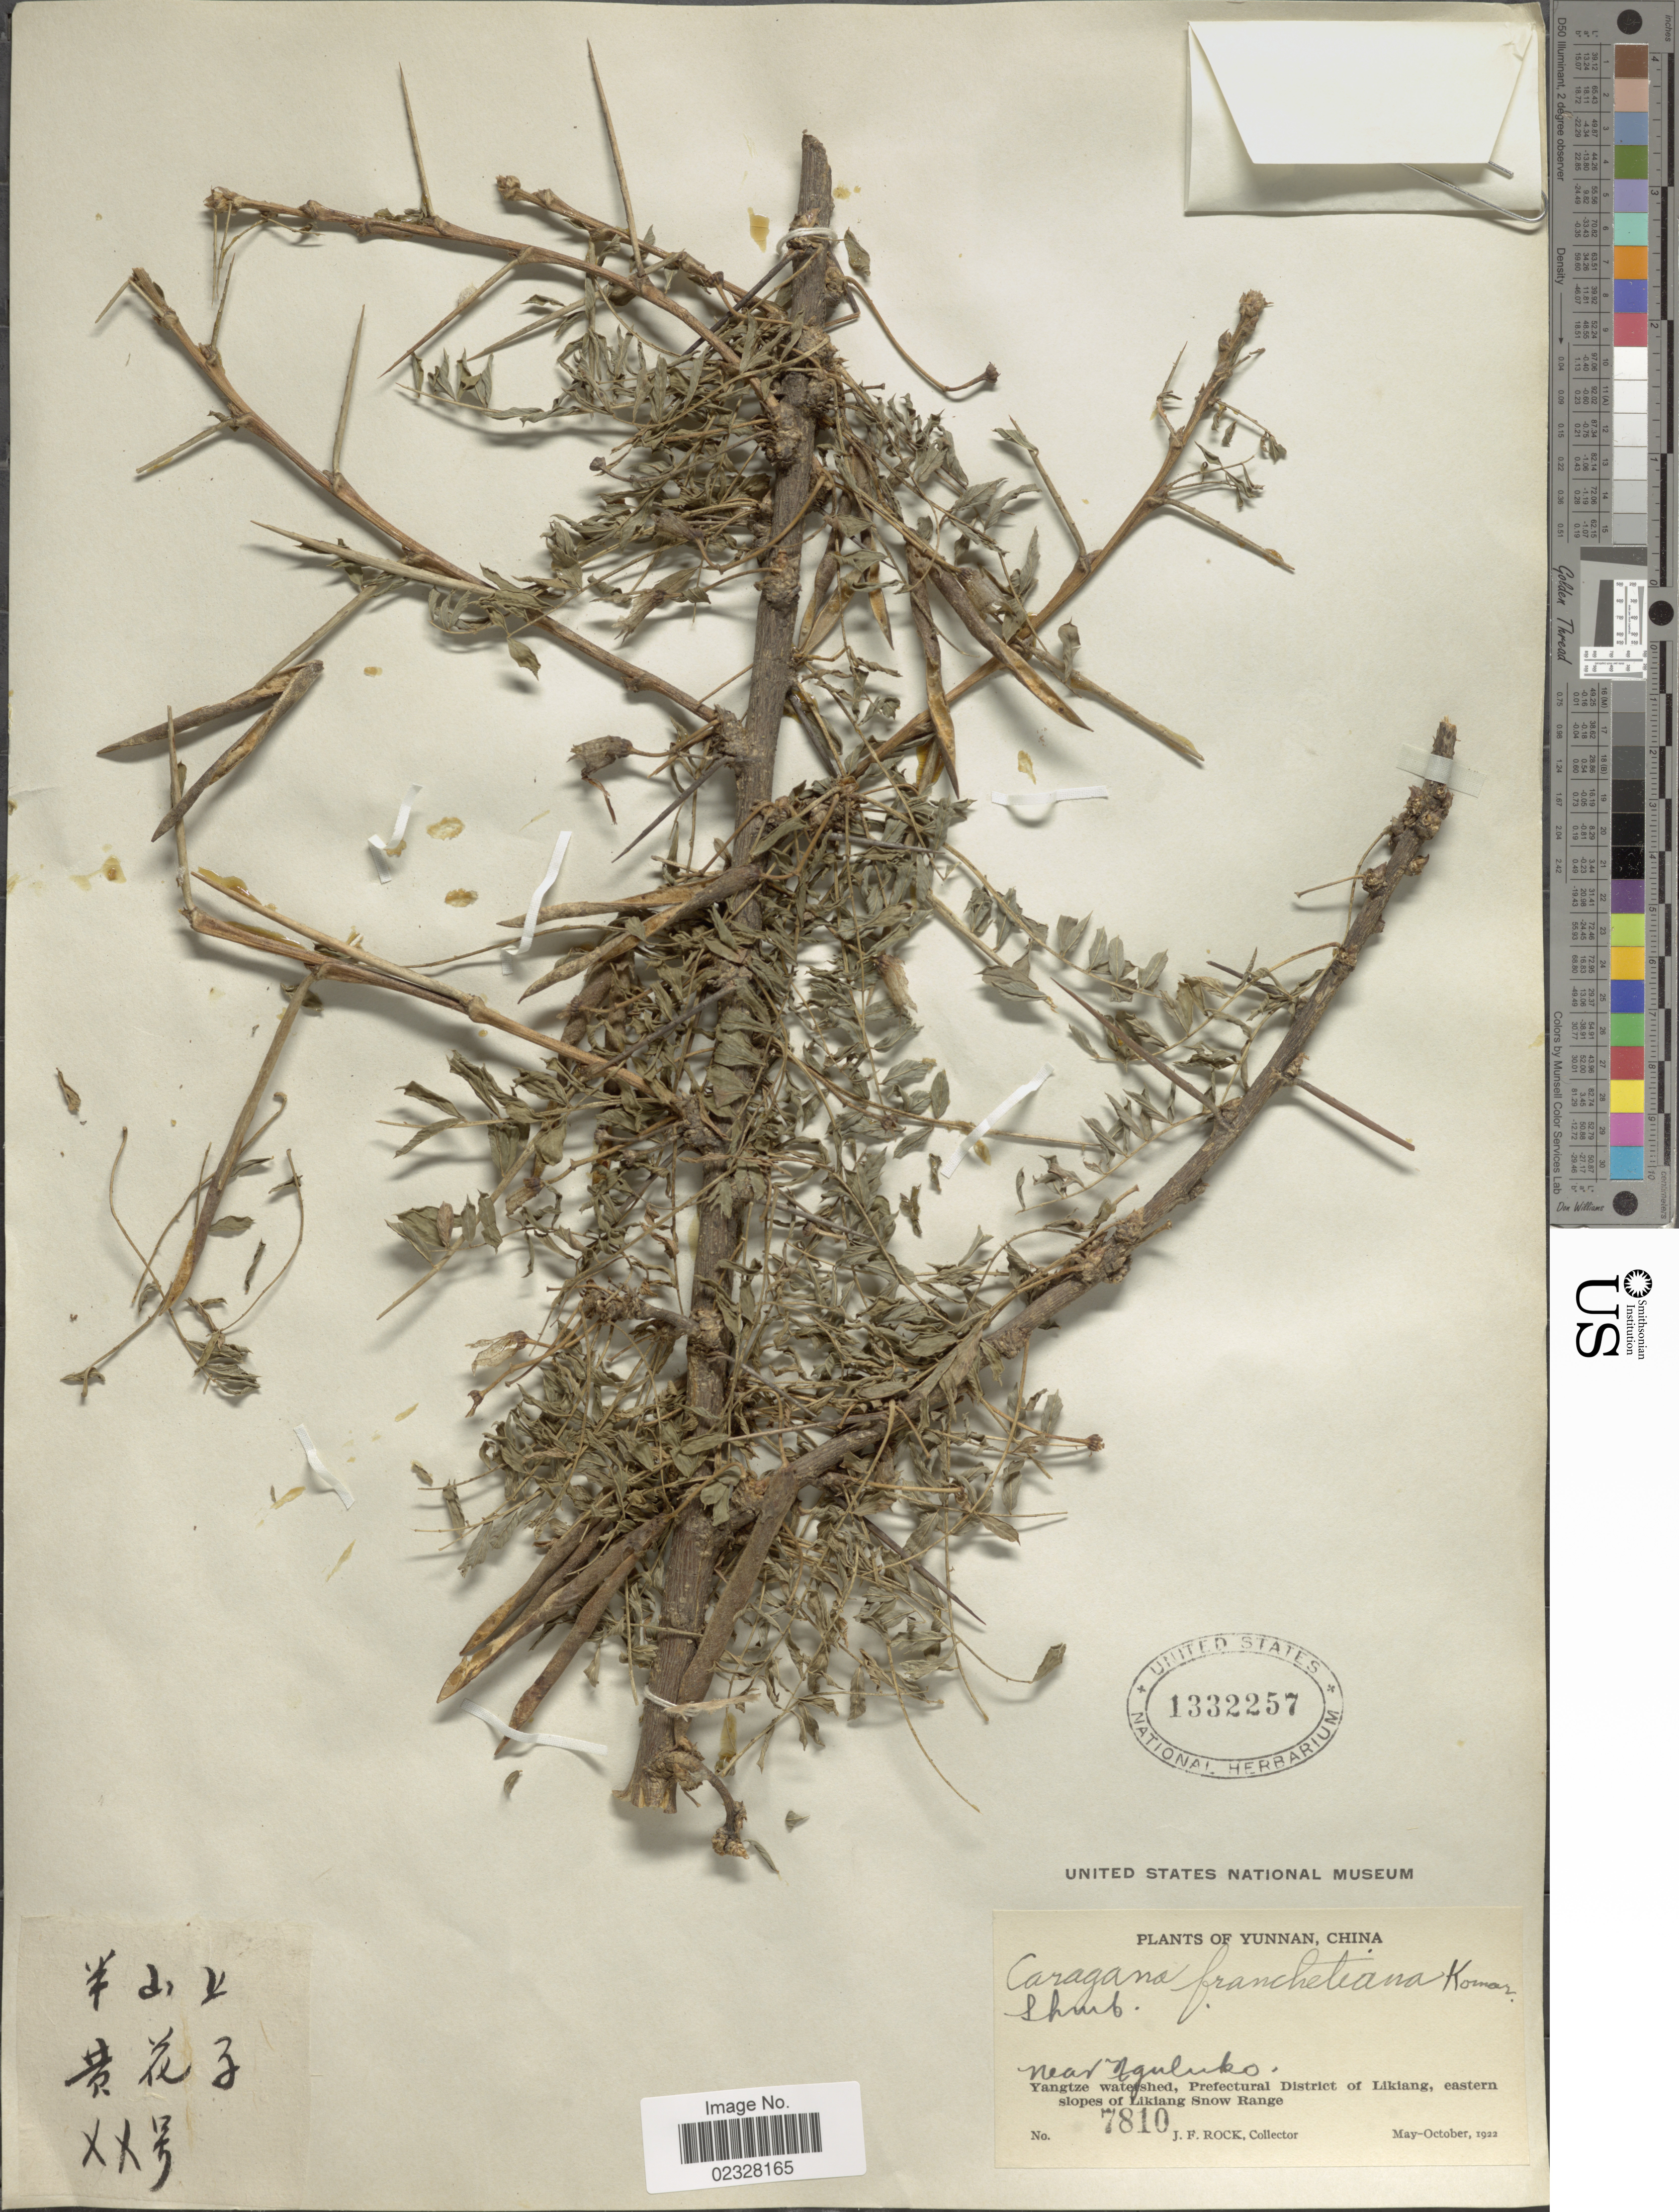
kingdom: Plantae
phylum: Tracheophyta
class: Magnoliopsida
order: Fabales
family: Fabaceae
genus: Caragana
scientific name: Caragana franchetiana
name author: Kom.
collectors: J. Rock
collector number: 7810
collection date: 1922-05/1922-10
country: China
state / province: Yunnan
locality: Near Nguluke. Yangtze watershed, Prefectural District of Likiang, eastern slopes of Likiang Snow Range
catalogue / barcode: US 1332257